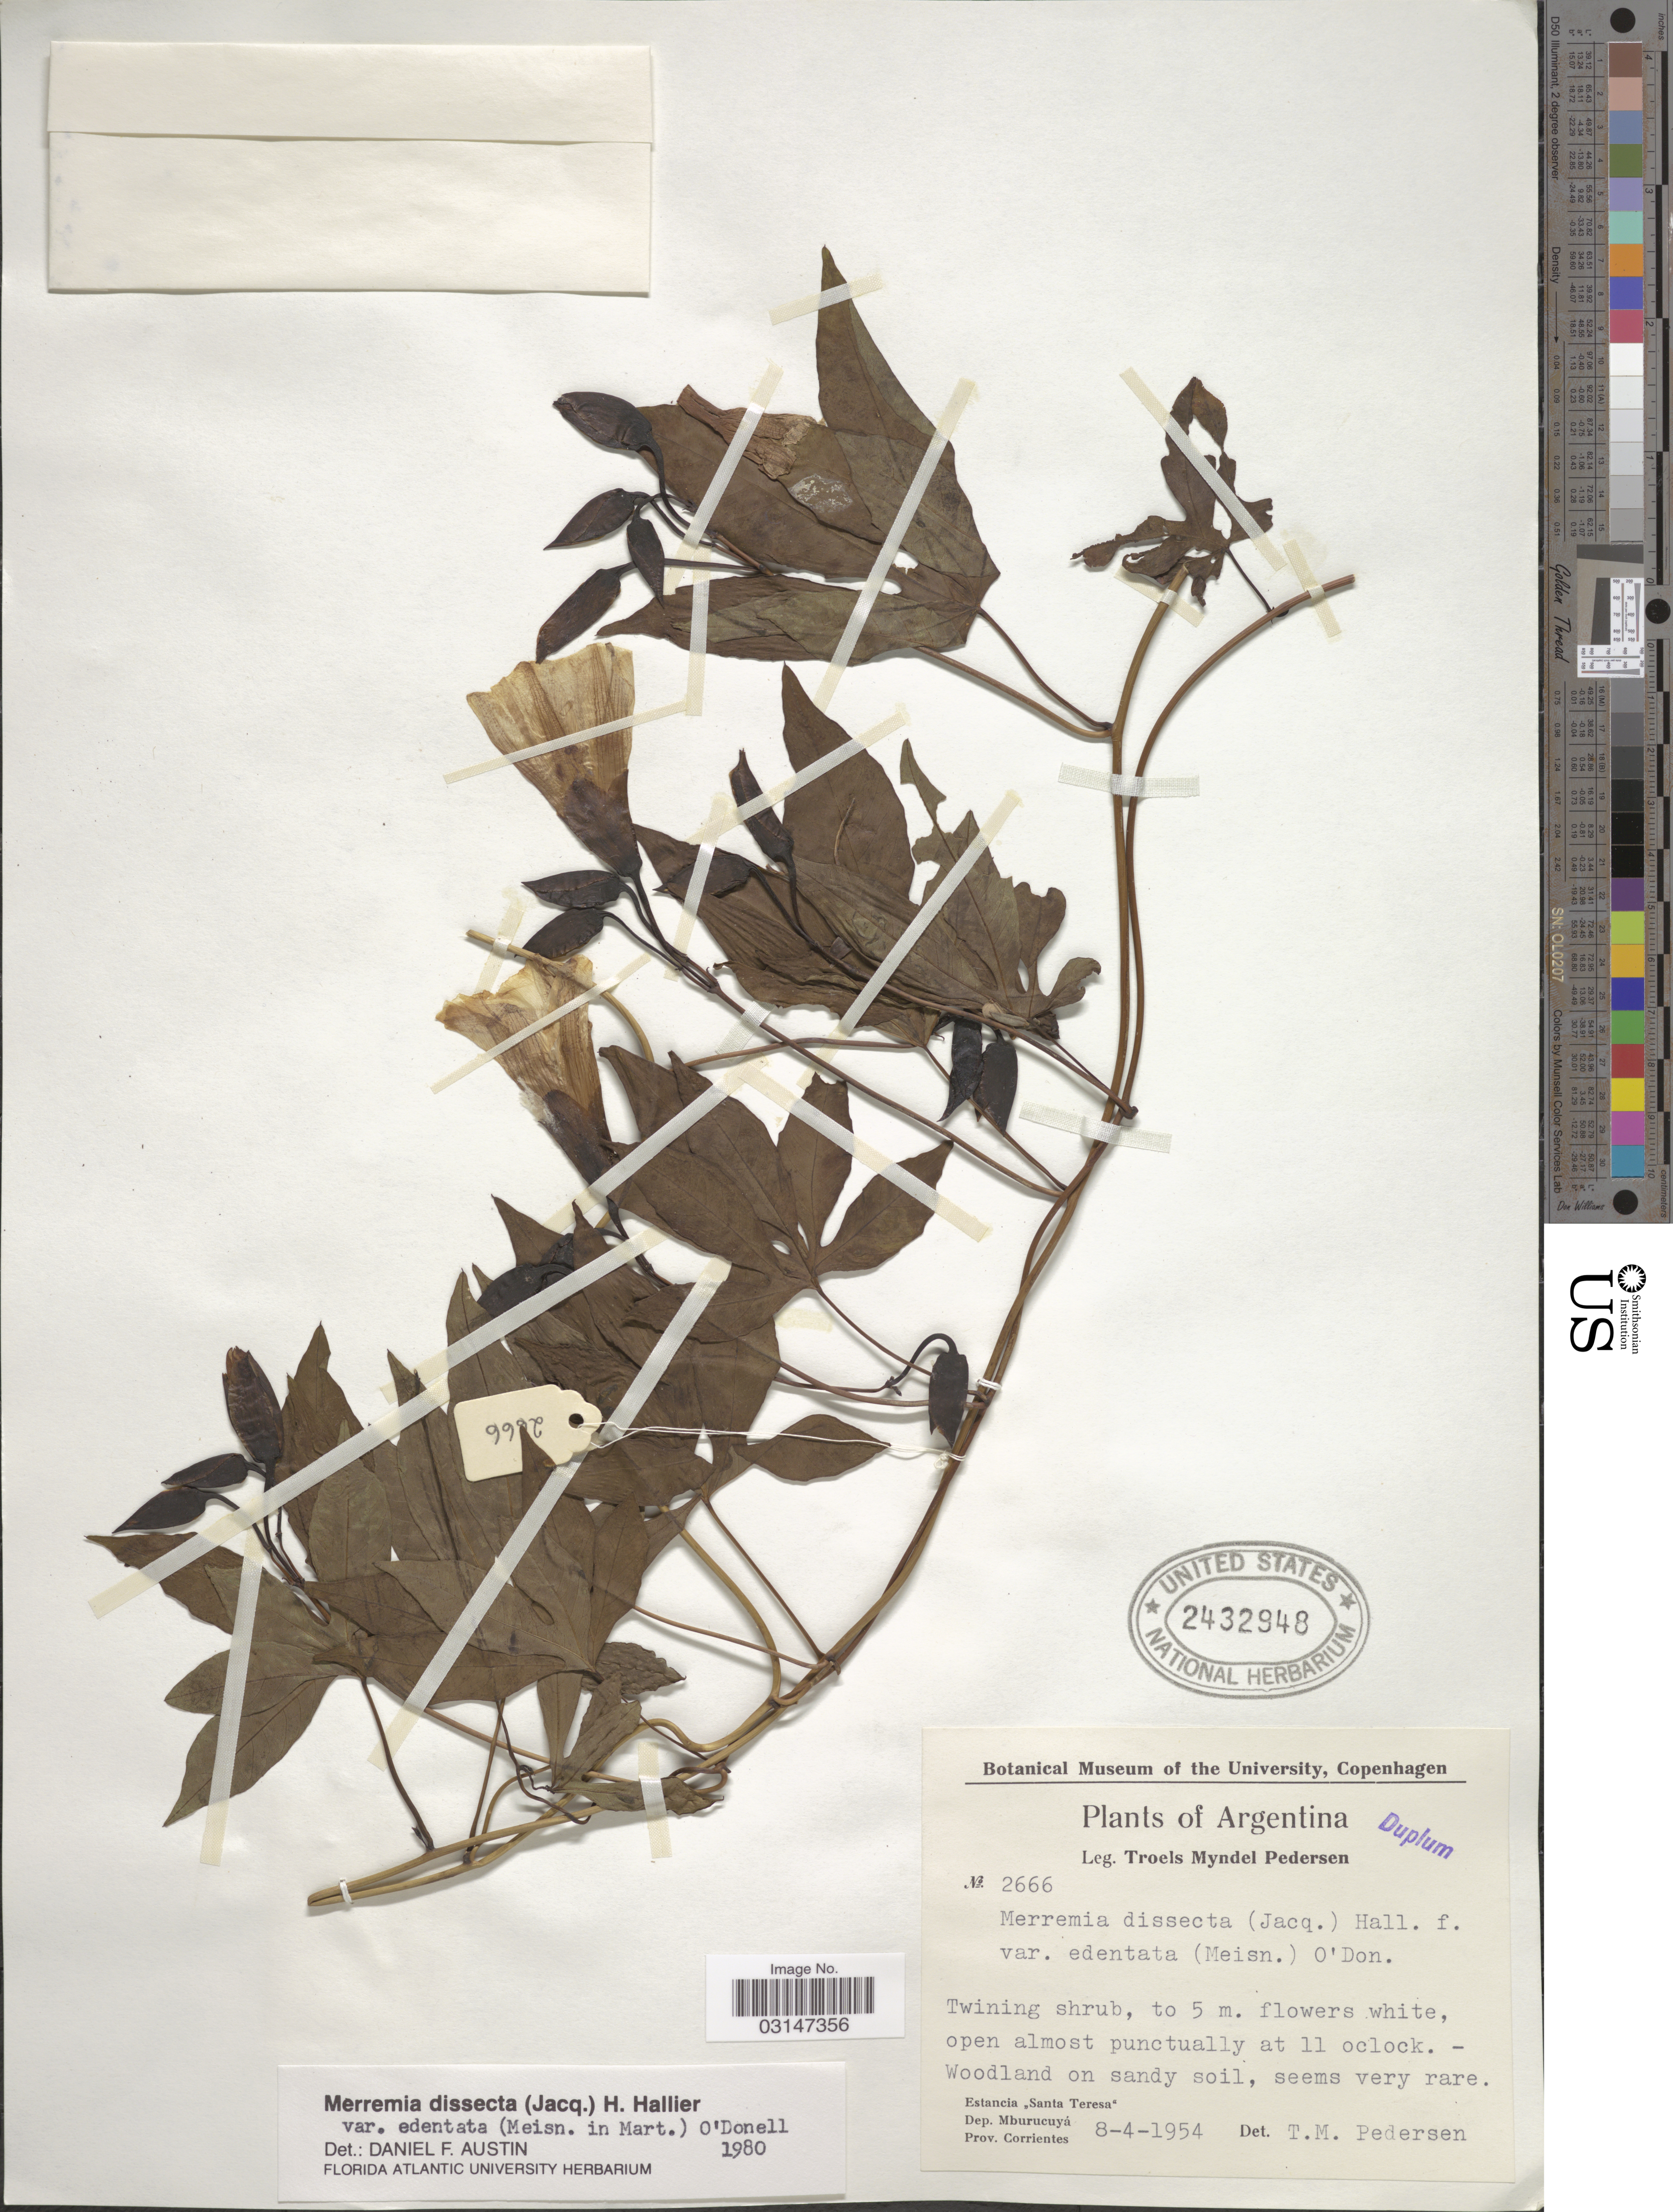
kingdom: Plantae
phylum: Tracheophyta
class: Magnoliopsida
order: Solanales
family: Convolvulaceae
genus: Distimake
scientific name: Distimake dissectus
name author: (Jacq.) A. R. Simões & Staples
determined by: Strong, Mark T., (BOT), Smithsonian Institution - National Museum of Natural History (UNITED STATES)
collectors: T. Pederson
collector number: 2666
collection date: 1954-04-08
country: Argentina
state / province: Corrientes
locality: Estancia "Santa Teresa", Dep. Mburucuyá.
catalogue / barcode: US 2432948